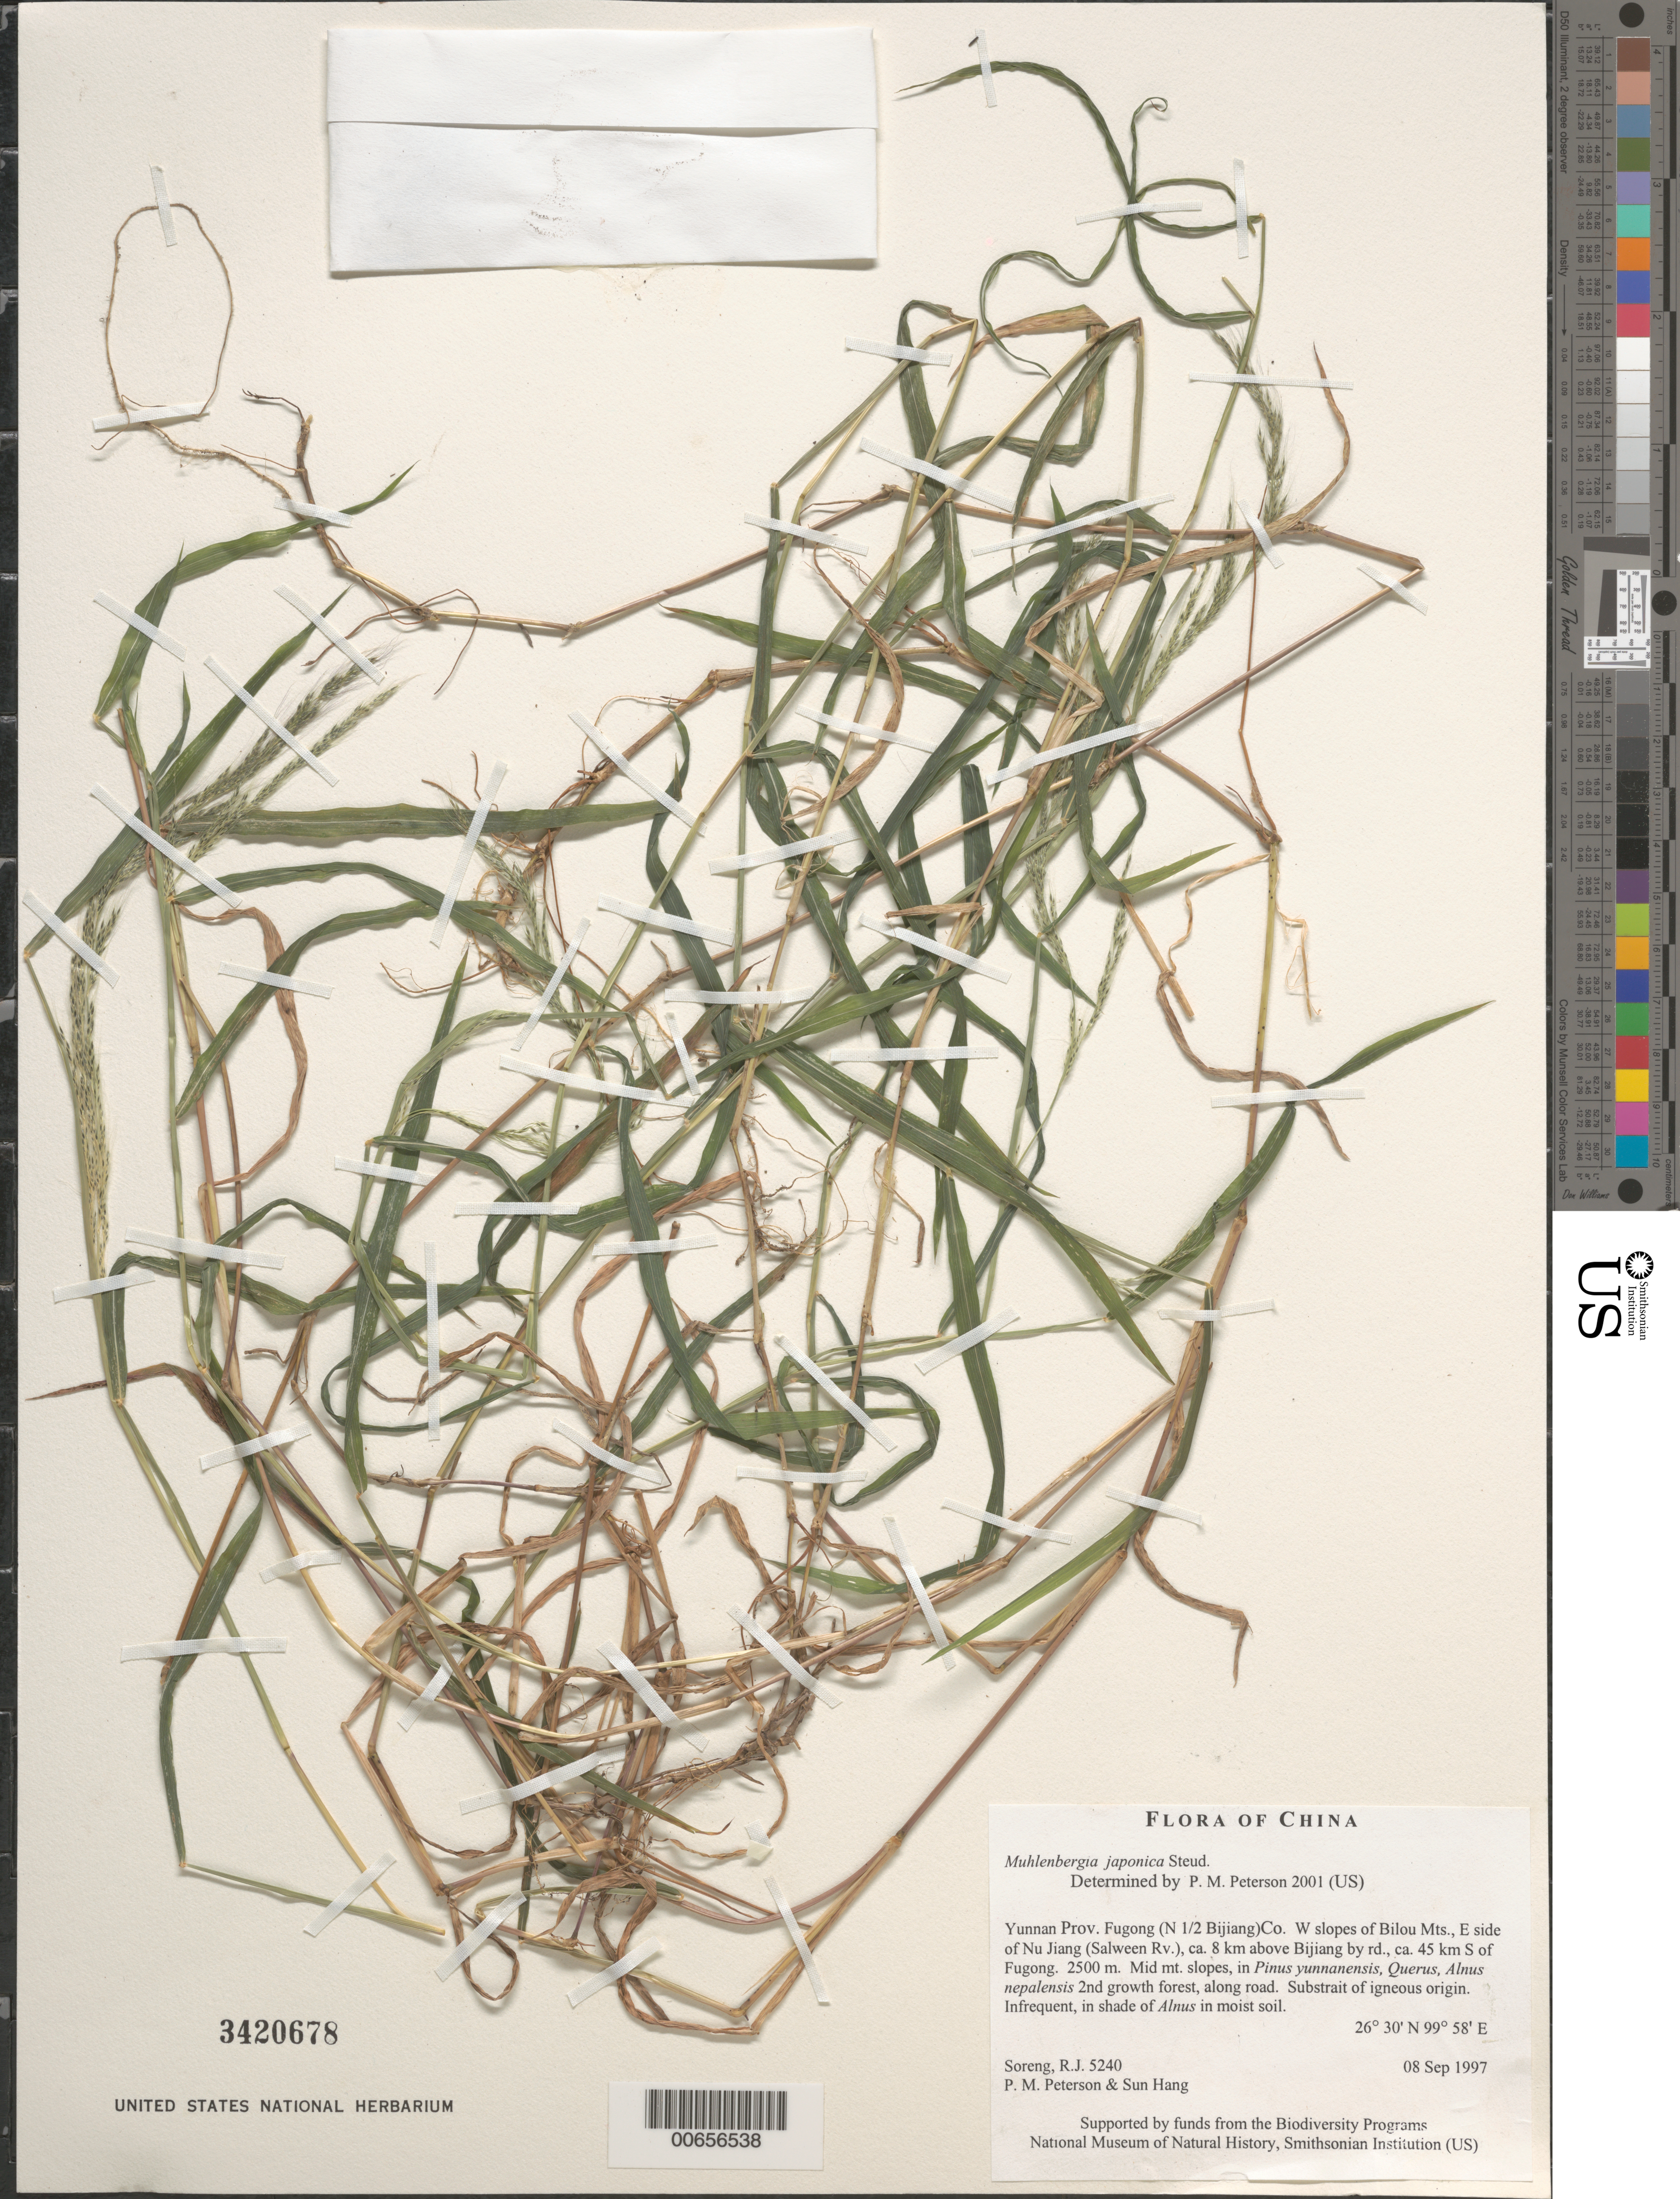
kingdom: Plantae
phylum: Tracheophyta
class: Liliopsida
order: Poales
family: Poaceae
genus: Muhlenbergia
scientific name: Muhlenbergia japonica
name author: Steud.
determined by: Peterson, Paul M., (BOT), Smithsonian Institution - National Museum of Natural History (UNITED STATES)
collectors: R. J. Soreng, P. M. Peterson & Sun Hang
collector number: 5240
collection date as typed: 08 Sep 1997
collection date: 1997-09-08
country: China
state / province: Yunnan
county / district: Fugong (N 1/2 Bijiang)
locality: W slopes of Bilou Mts., E side of Nu Jiang (Salween Rv.), ca. 8 km above Bijiang by rd., ca. 45 km S of Fugong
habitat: Mid mt. slopes, in Pinus yunnanensis, Querus, Alnus nepalensis 2nd growth forest, along road. Substrait of igneous origin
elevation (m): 2500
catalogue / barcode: US 3420678